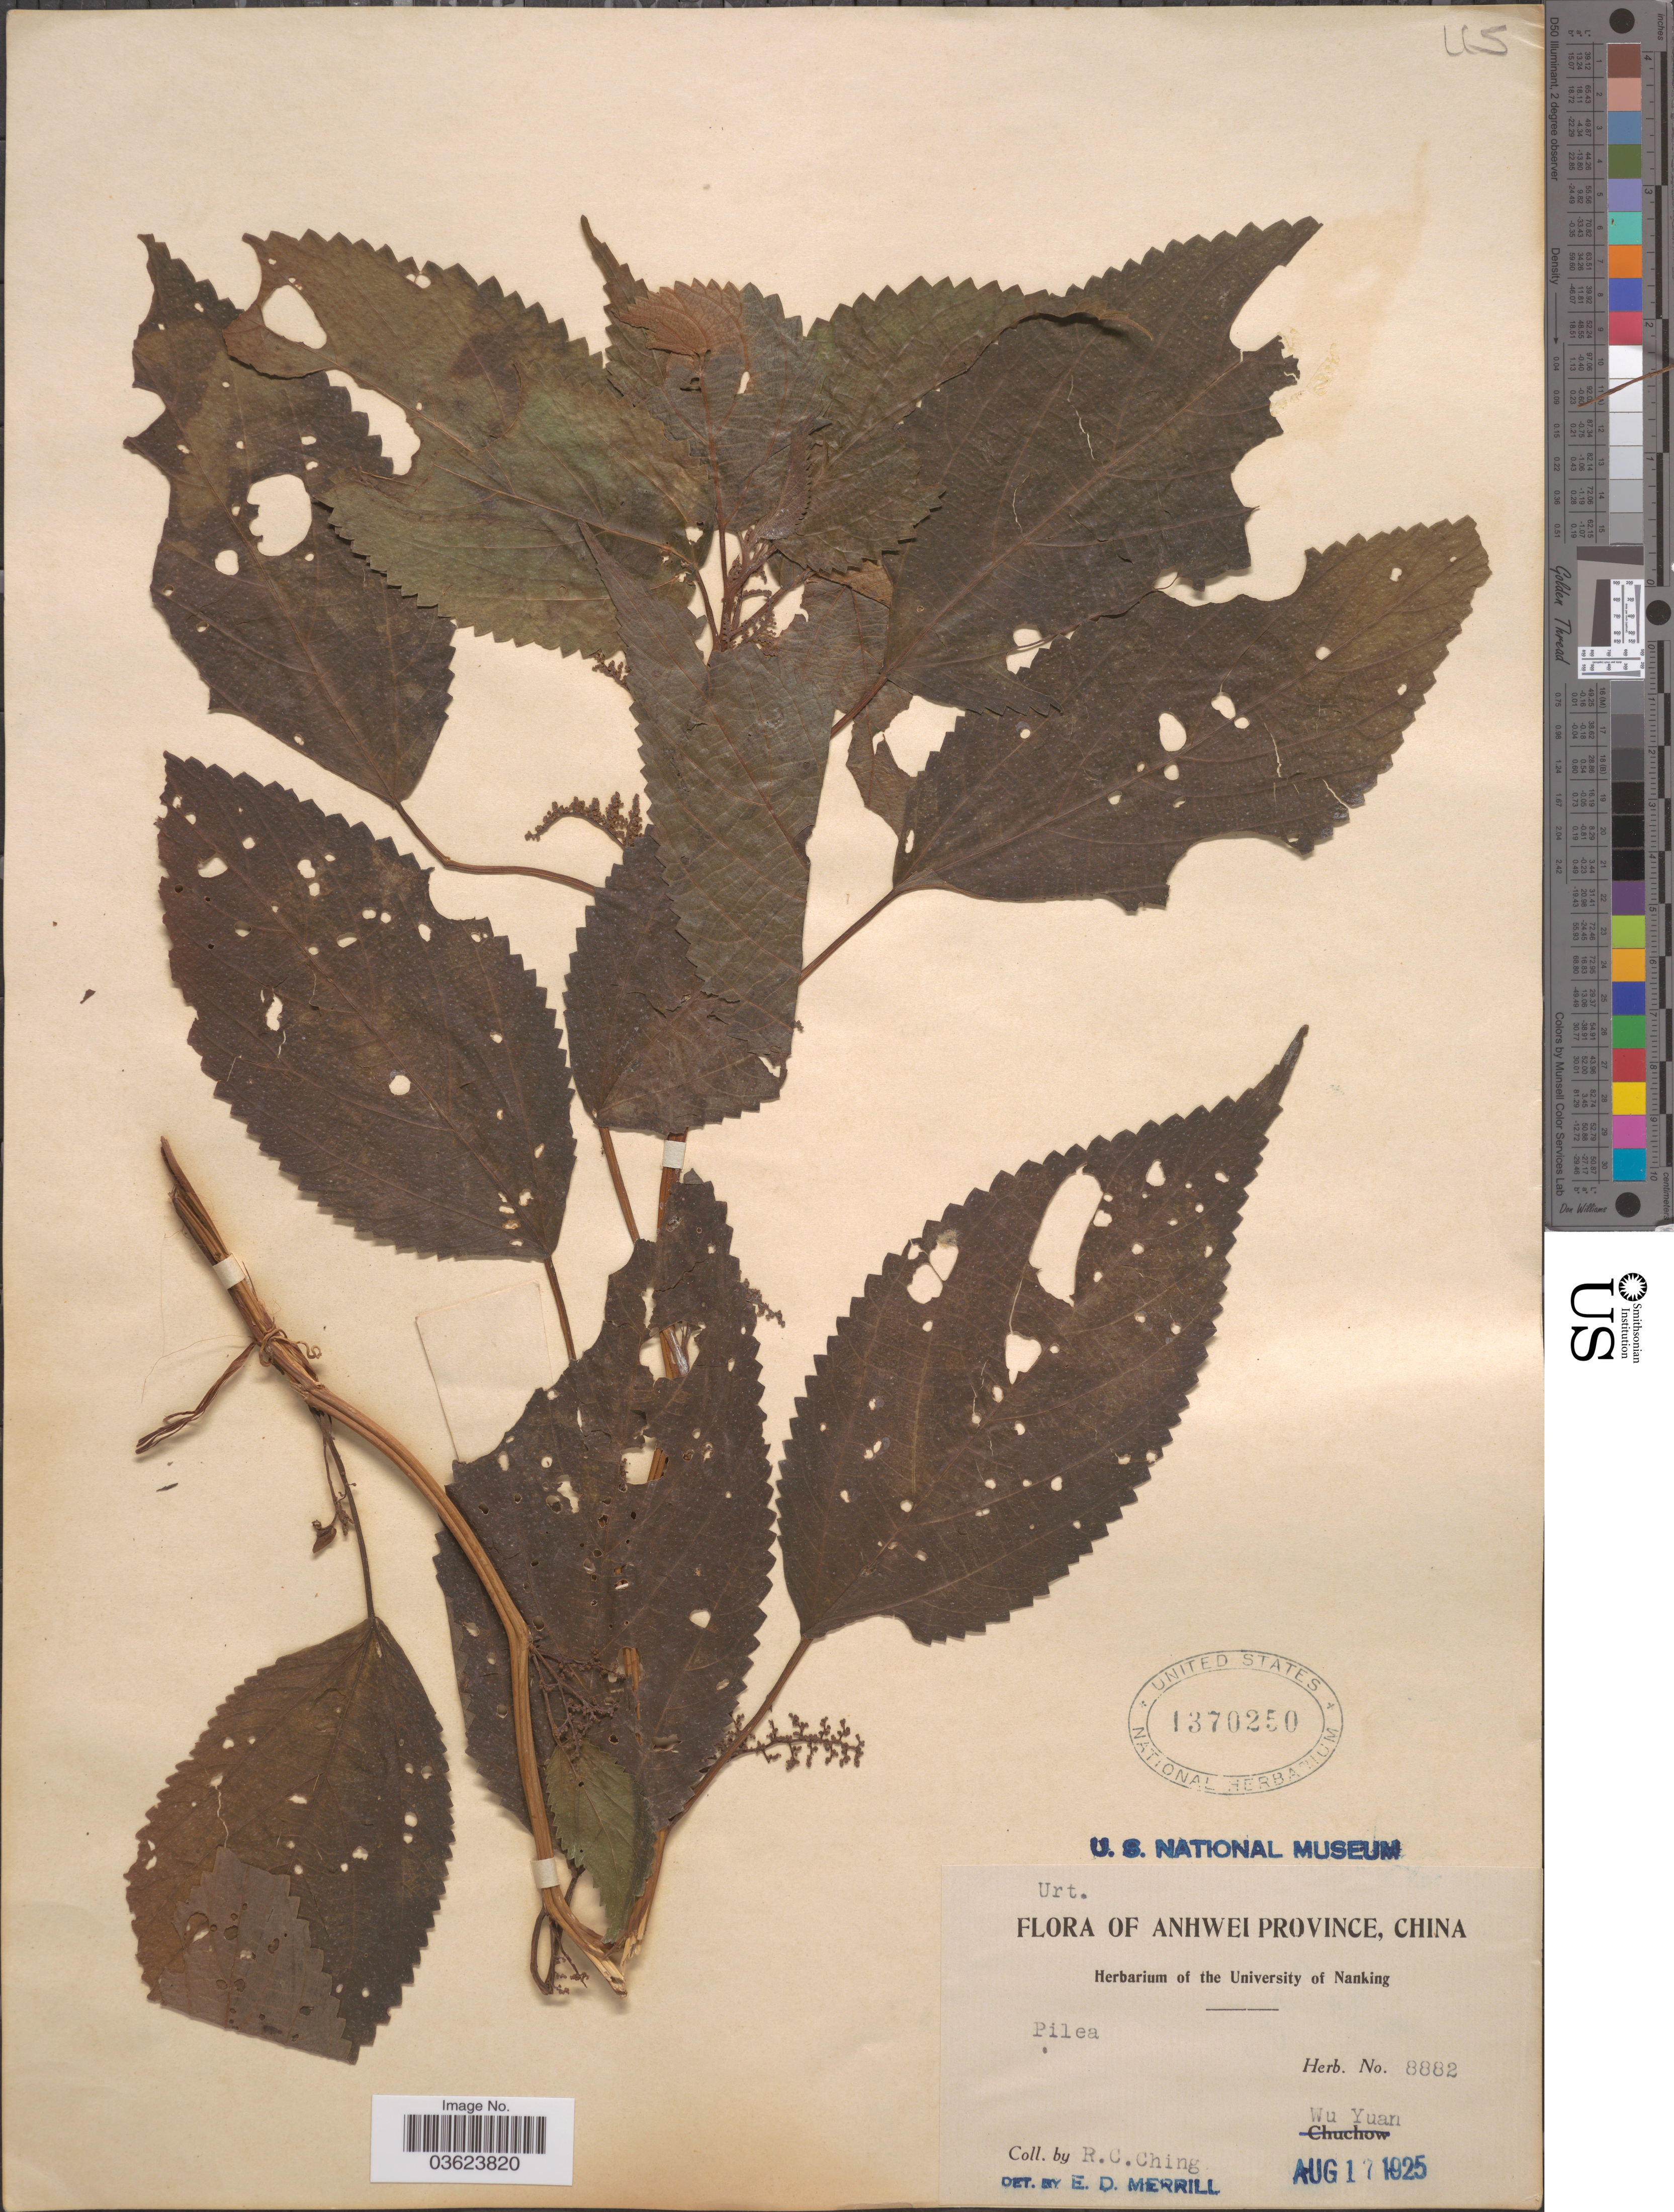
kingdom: Plantae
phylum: Tracheophyta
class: Magnoliopsida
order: Rosales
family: Urticaceae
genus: Pilea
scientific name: Pilea sp.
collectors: R. C. Ching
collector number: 8882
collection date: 1925-08-17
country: China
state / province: Anhui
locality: Anhwei Province. Wu Yuan.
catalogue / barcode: US 1370250